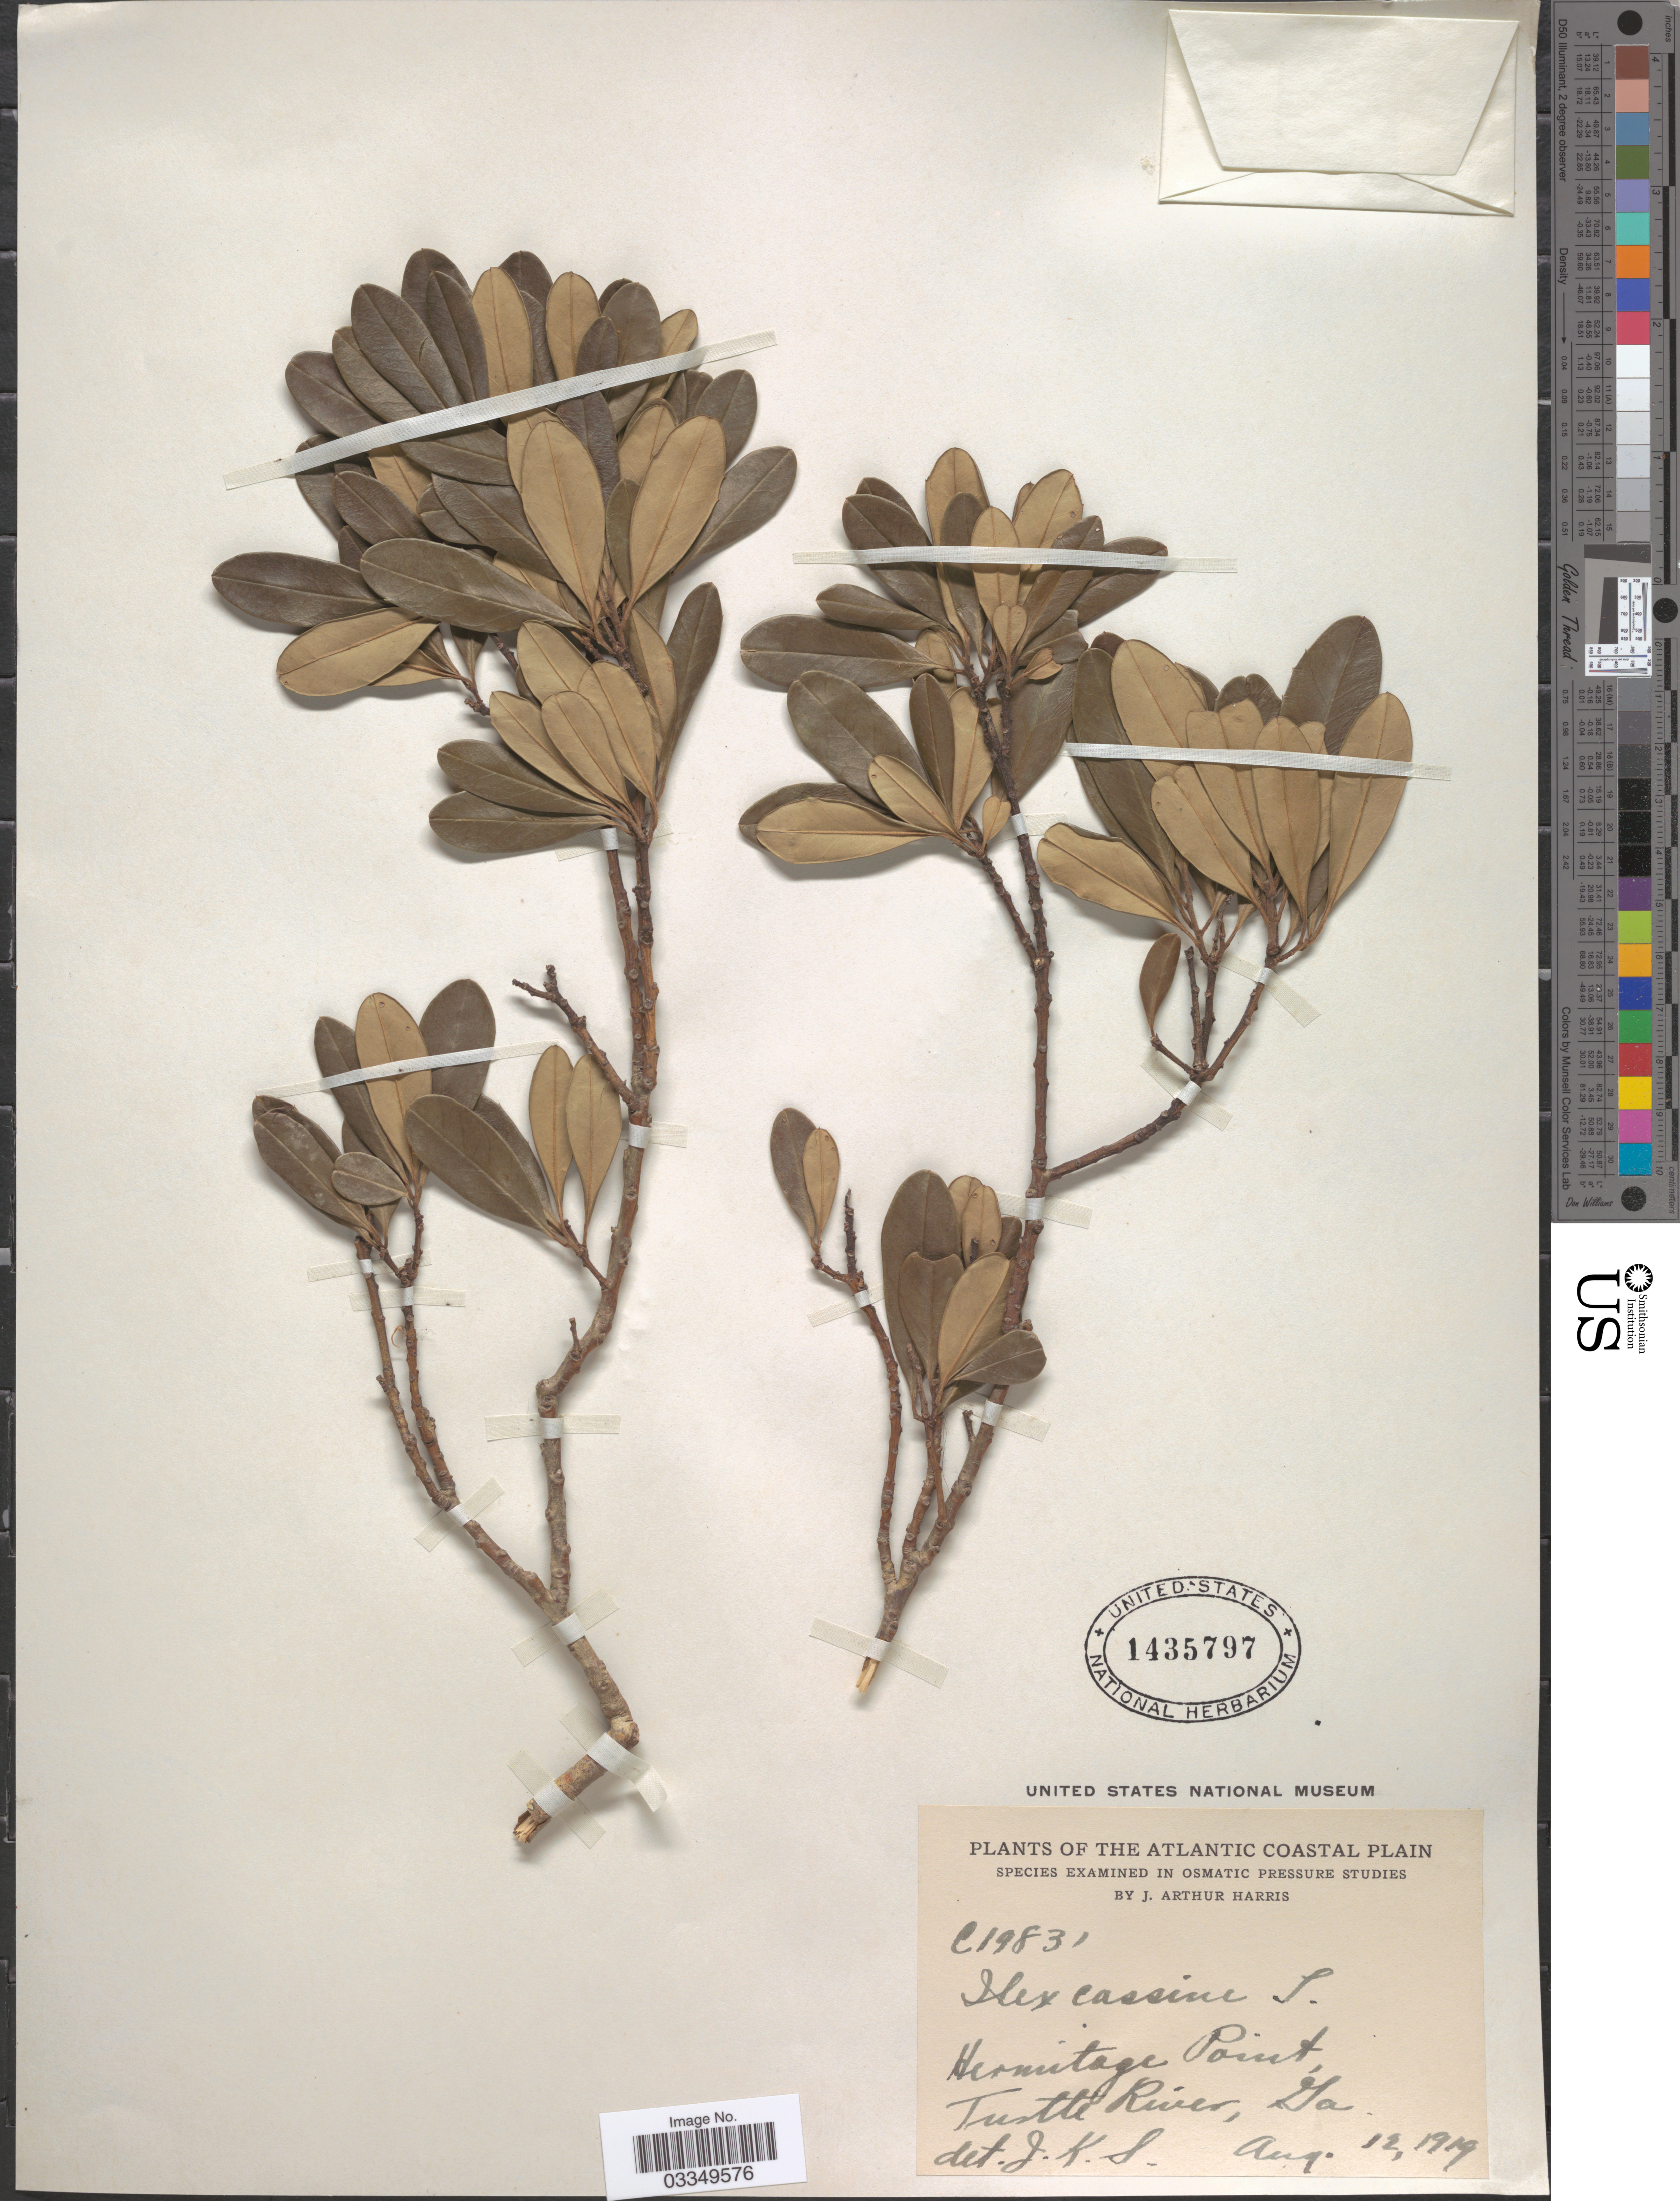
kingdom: Plantae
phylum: Tracheophyta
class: Magnoliopsida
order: Aquifoliales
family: Aquifoliaceae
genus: Ilex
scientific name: Ilex cassine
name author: L.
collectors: J. A. Harris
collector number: C19831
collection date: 1919-08-12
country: United States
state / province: Georgia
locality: The Atlantic Coastal Plain, Hermitage Point, Turtle River.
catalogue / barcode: US 1435797